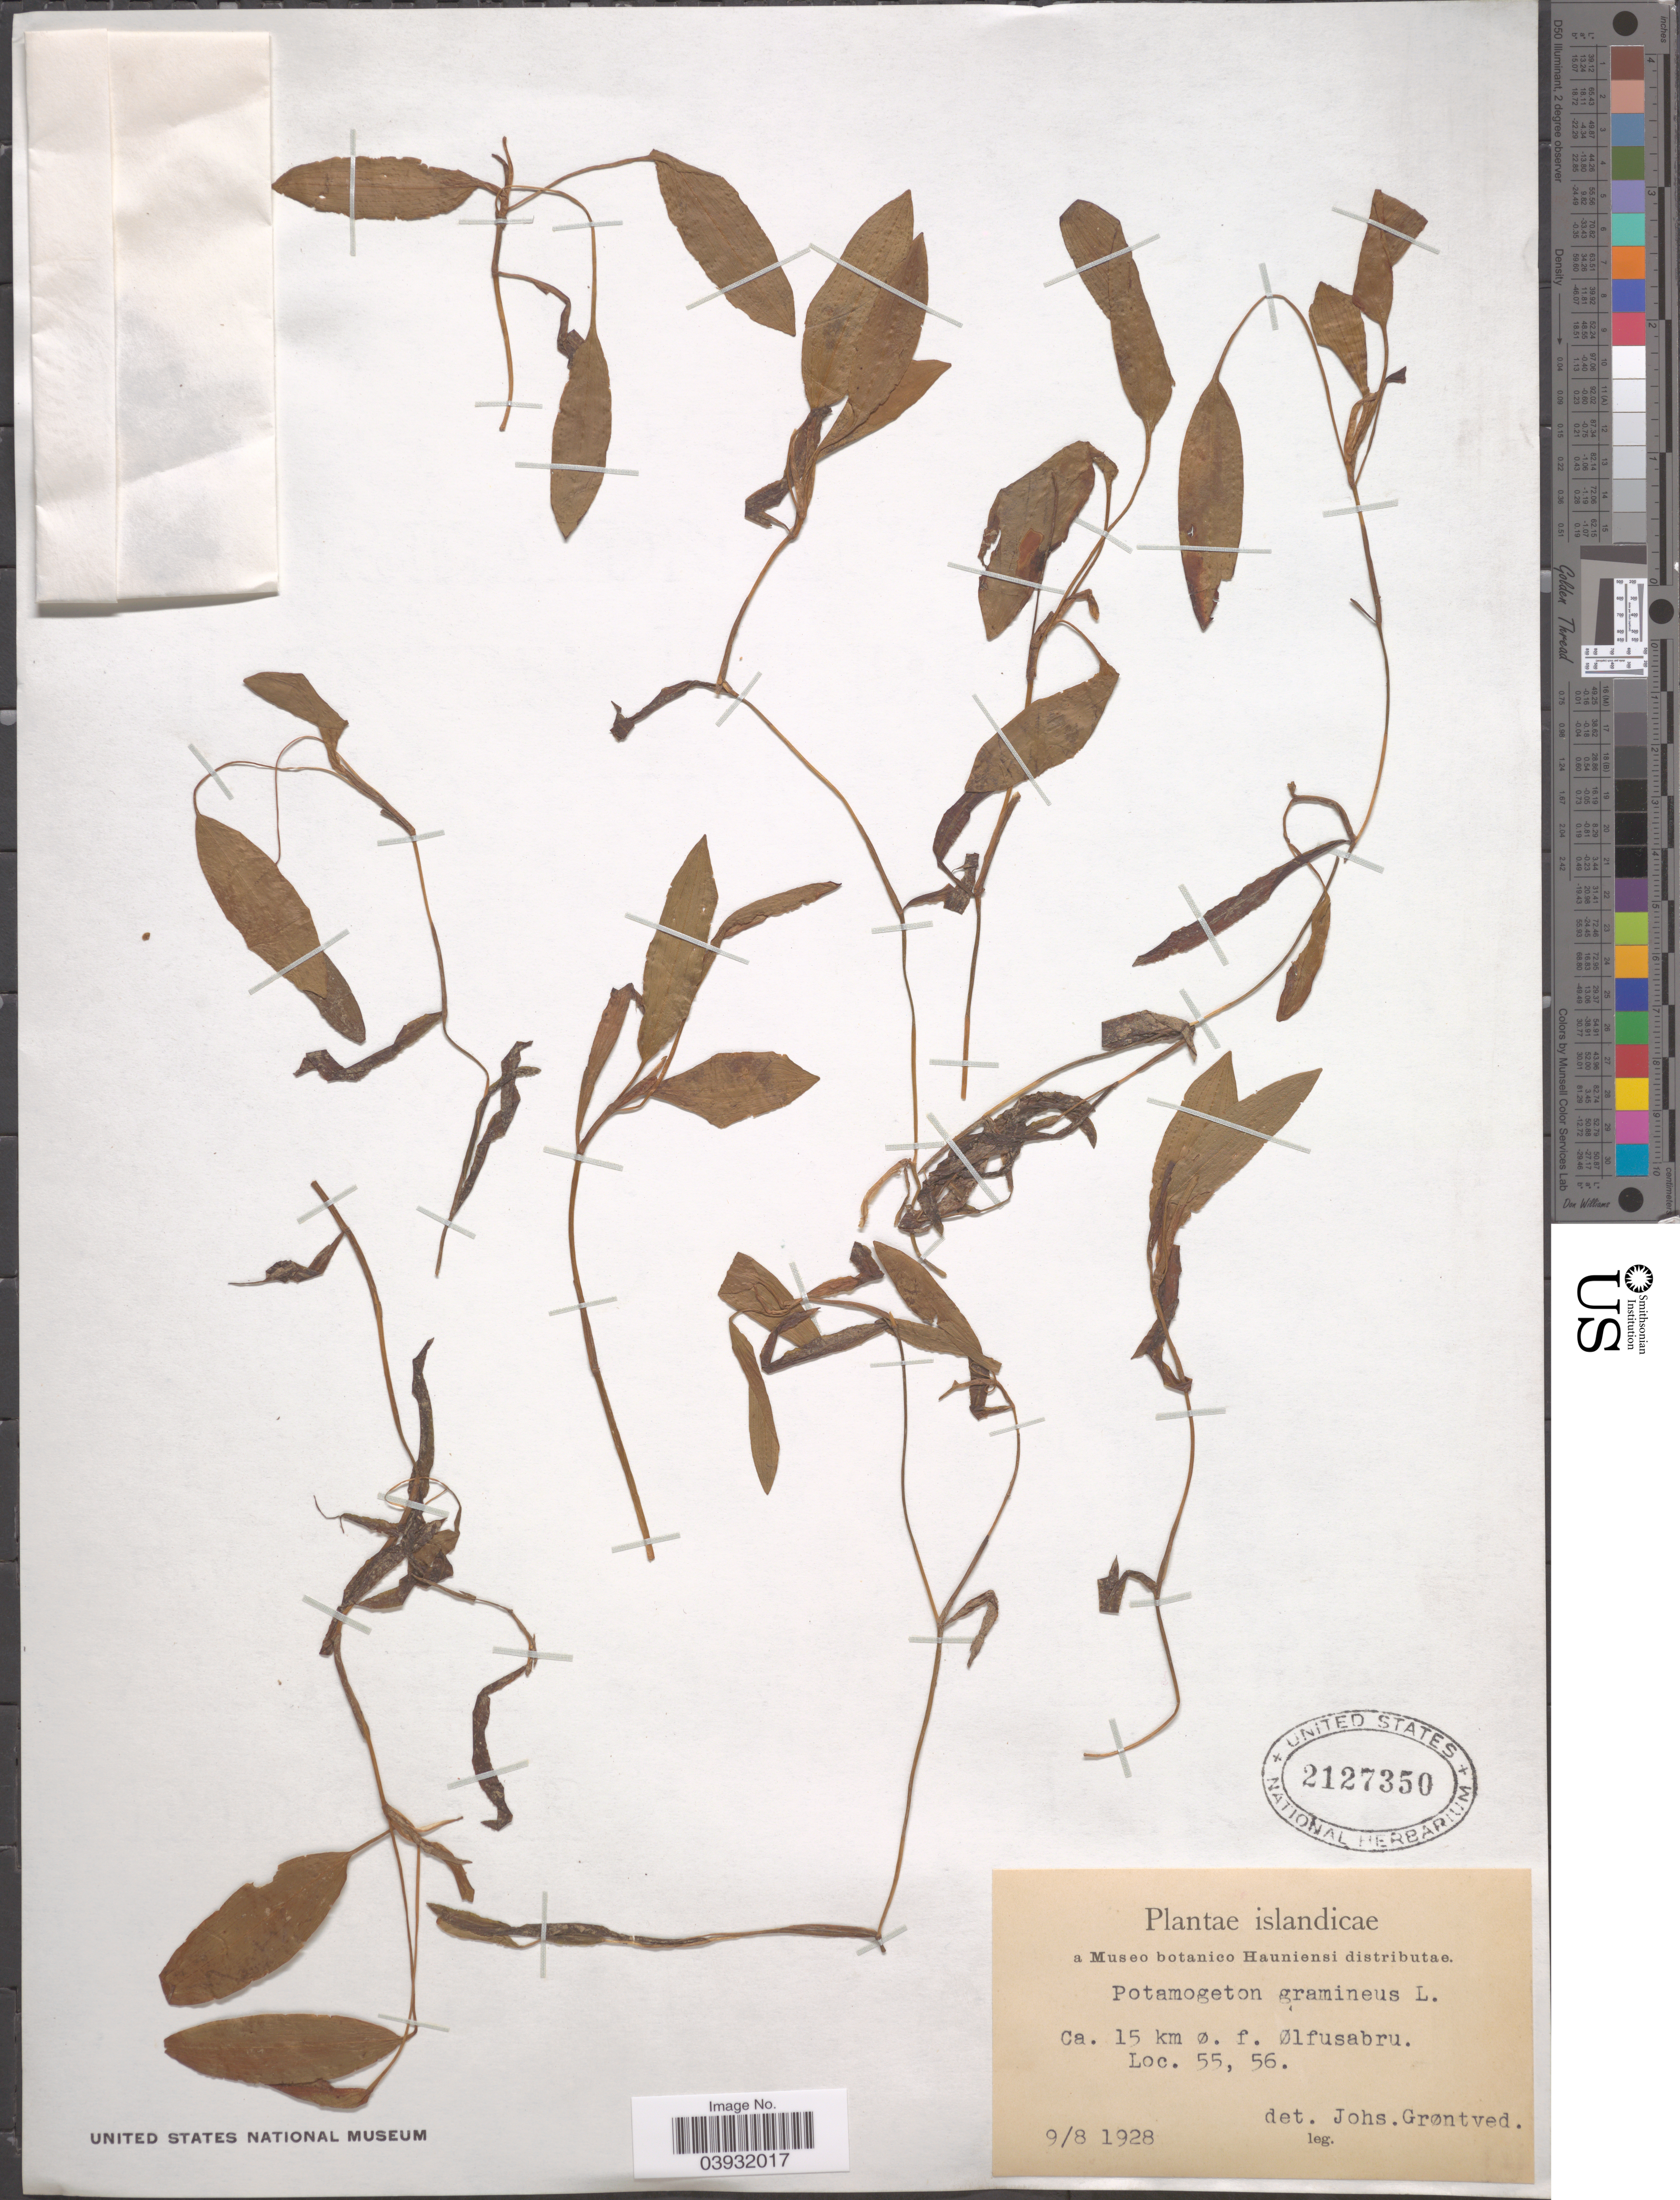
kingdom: Plantae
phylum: Tracheophyta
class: Liliopsida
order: Alismatales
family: Potamogetonaceae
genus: Potamogeton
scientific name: Potamogeton gramineus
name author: L.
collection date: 1928-08-09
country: Iceland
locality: Islandicae. Ca. 15 km ø. f. Ølfusabru. Loc. 55,56.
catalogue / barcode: US 2127350